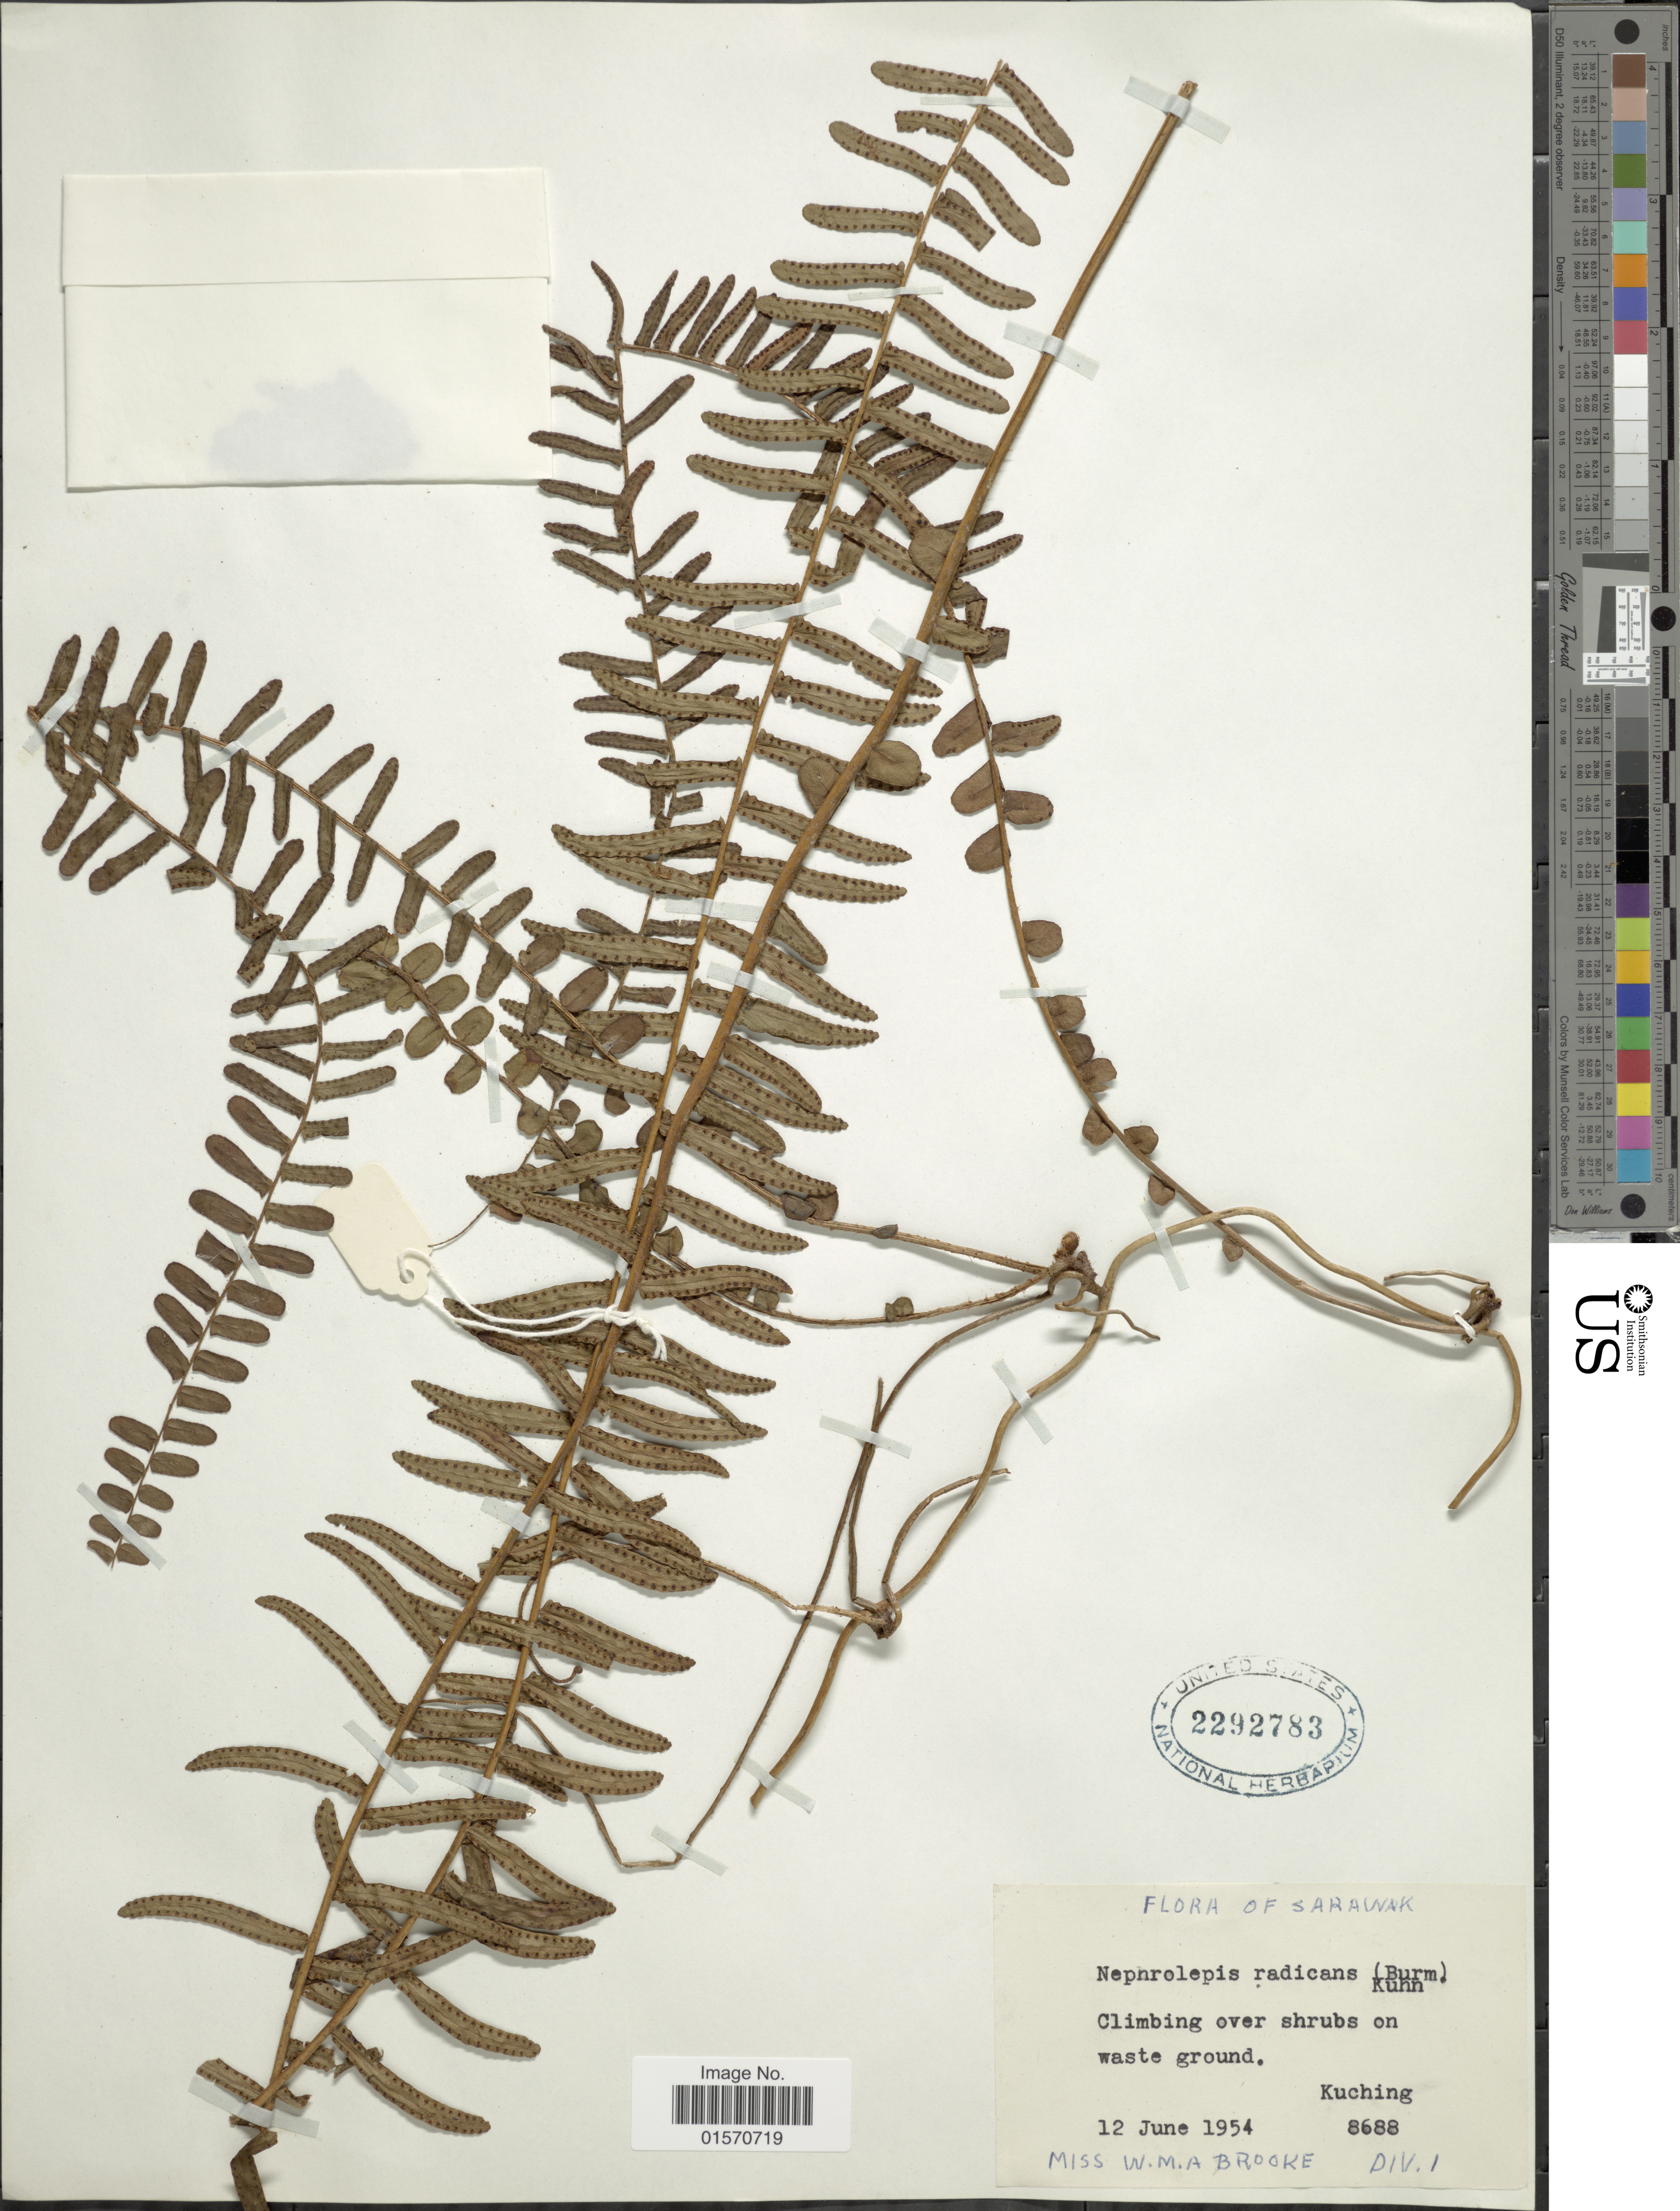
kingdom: Plantae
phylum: Tracheophyta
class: Polypodiopsida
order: Polypodiales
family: Nephrolepidaceae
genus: Nephrolepis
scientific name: Nephrolepis radicans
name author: (Burm.) Kuhn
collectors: W. Brooke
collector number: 8688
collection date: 1954-06-12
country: Malaysia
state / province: Sarawak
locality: Kuching, Div. 1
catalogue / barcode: US 2292783